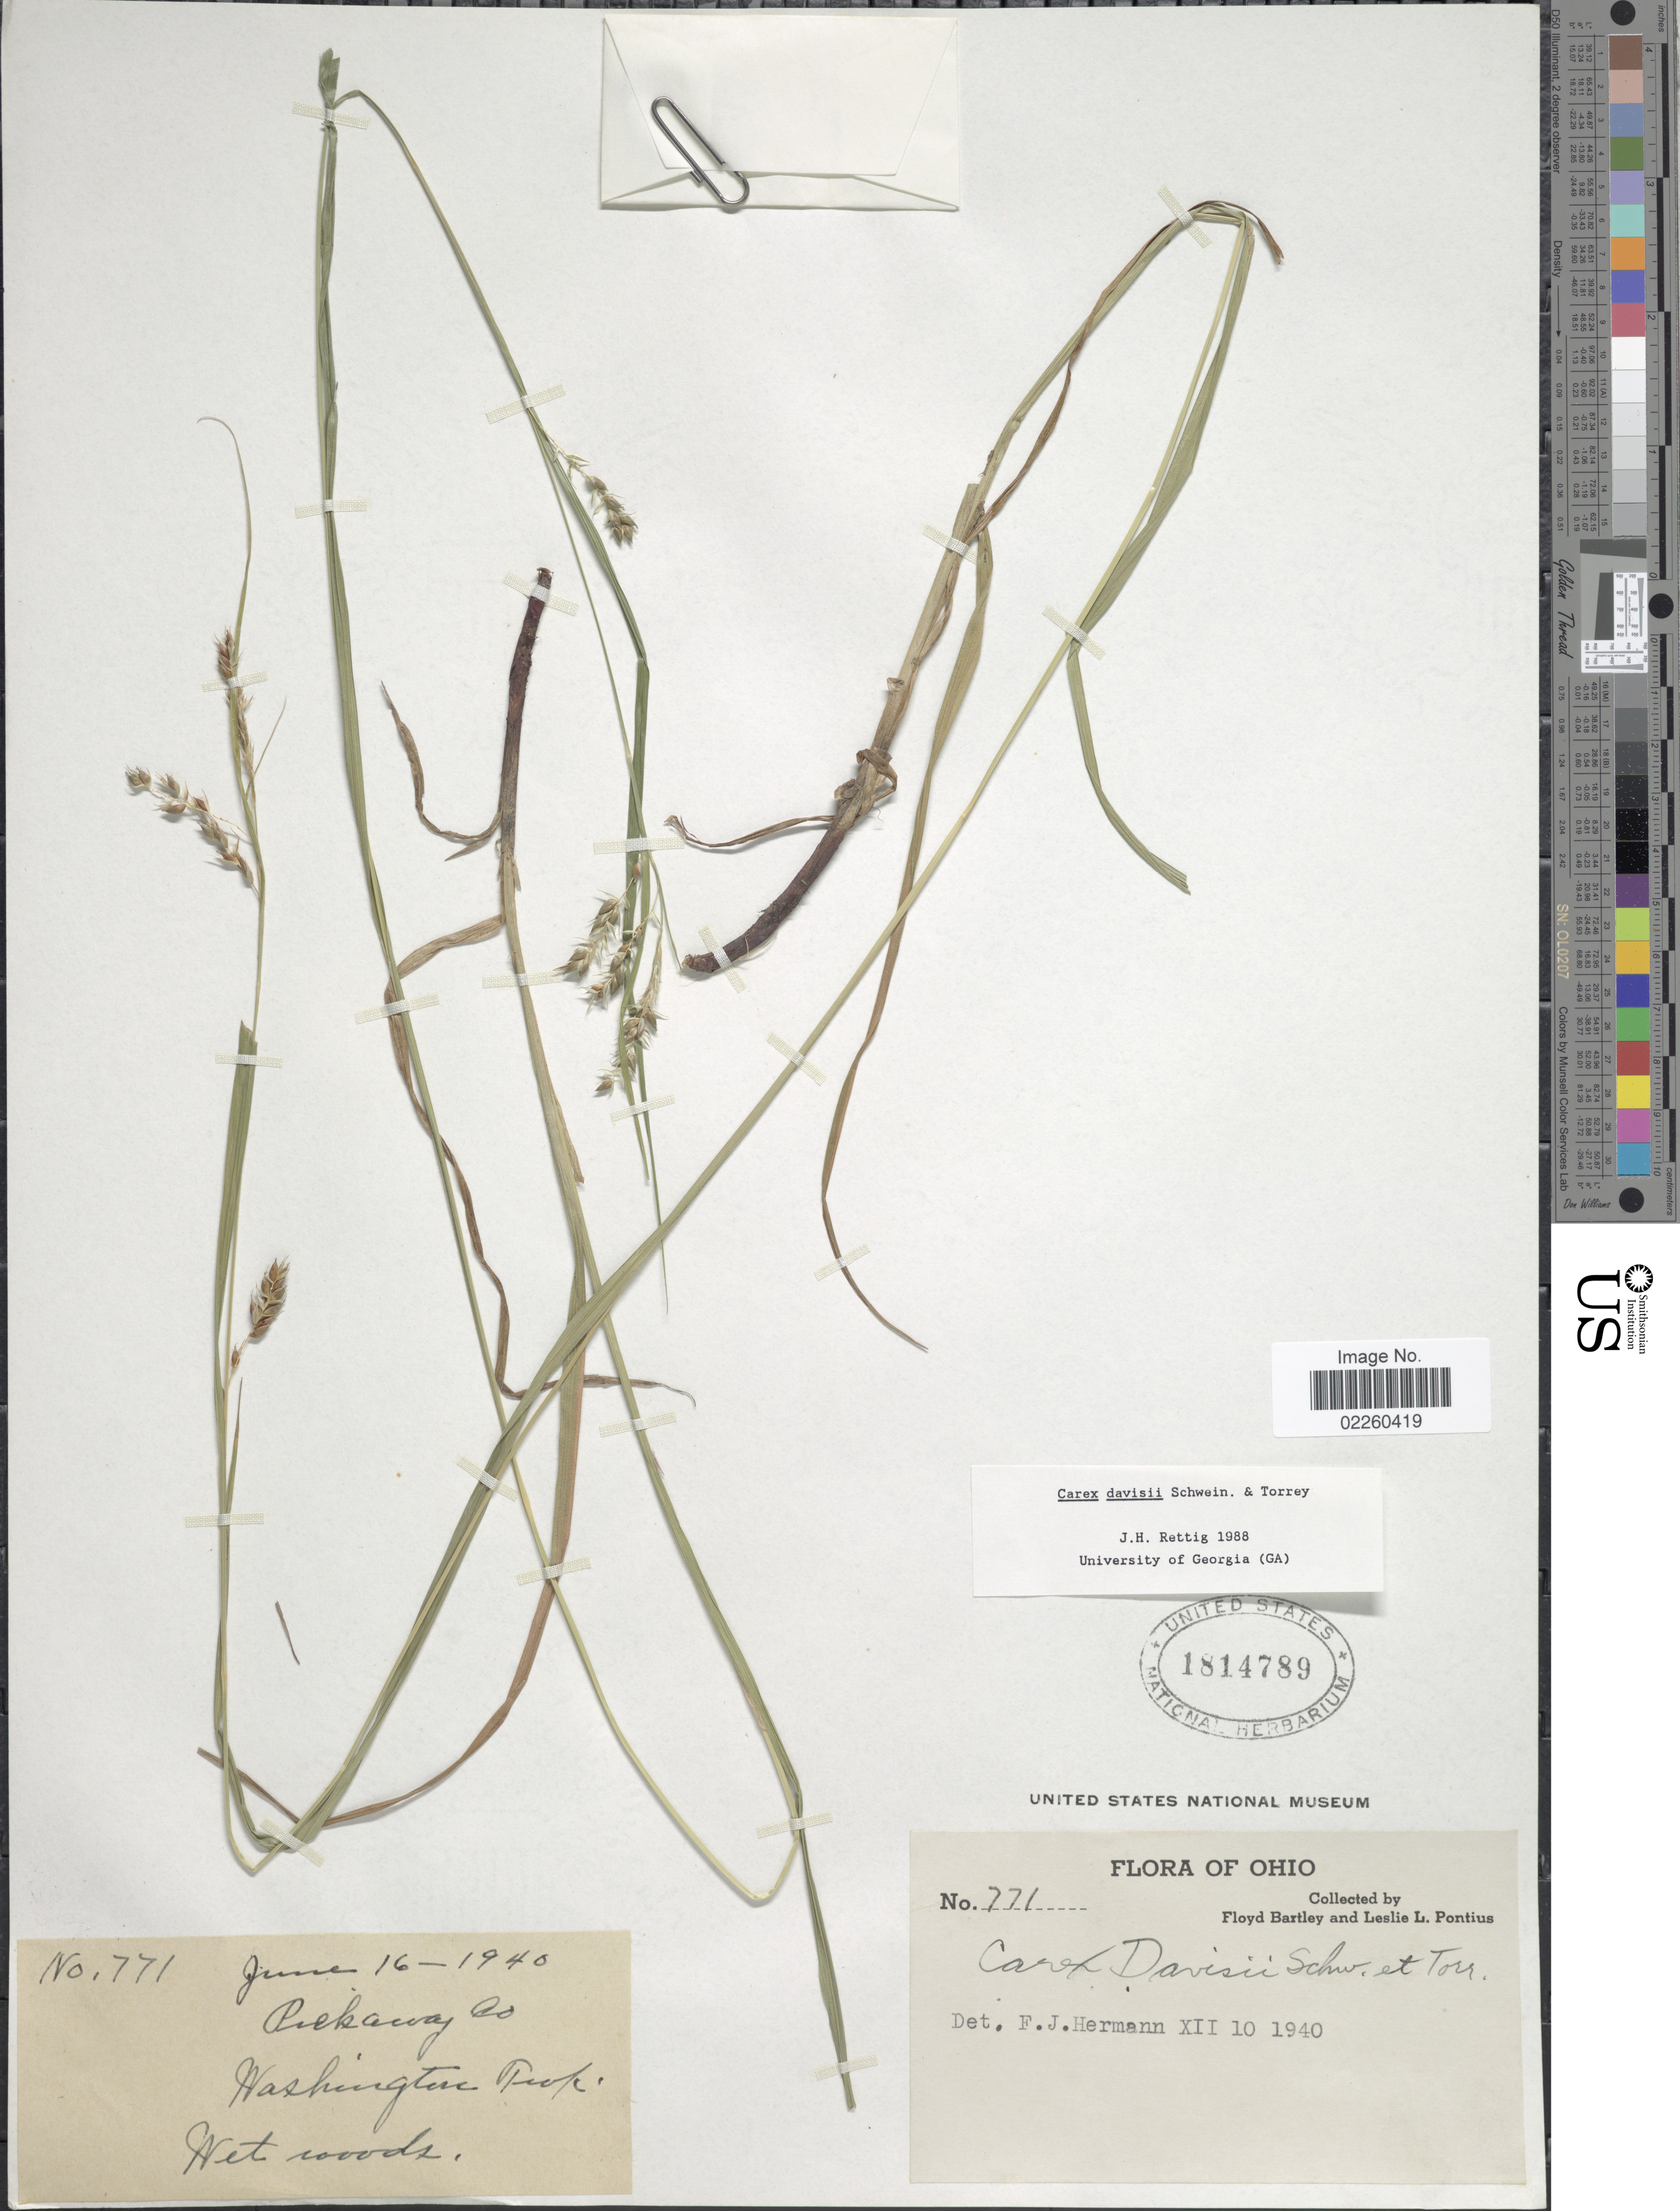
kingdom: Plantae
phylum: Tracheophyta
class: Liliopsida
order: Poales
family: Cyperaceae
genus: Carex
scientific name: Carex davisii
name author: Schwein. & Torr.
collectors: F. Bartley & L. Pontius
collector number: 771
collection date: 1940-06-16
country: United States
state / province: Ohio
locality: Pickaway Co., Washington Twp.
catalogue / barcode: US 1814789